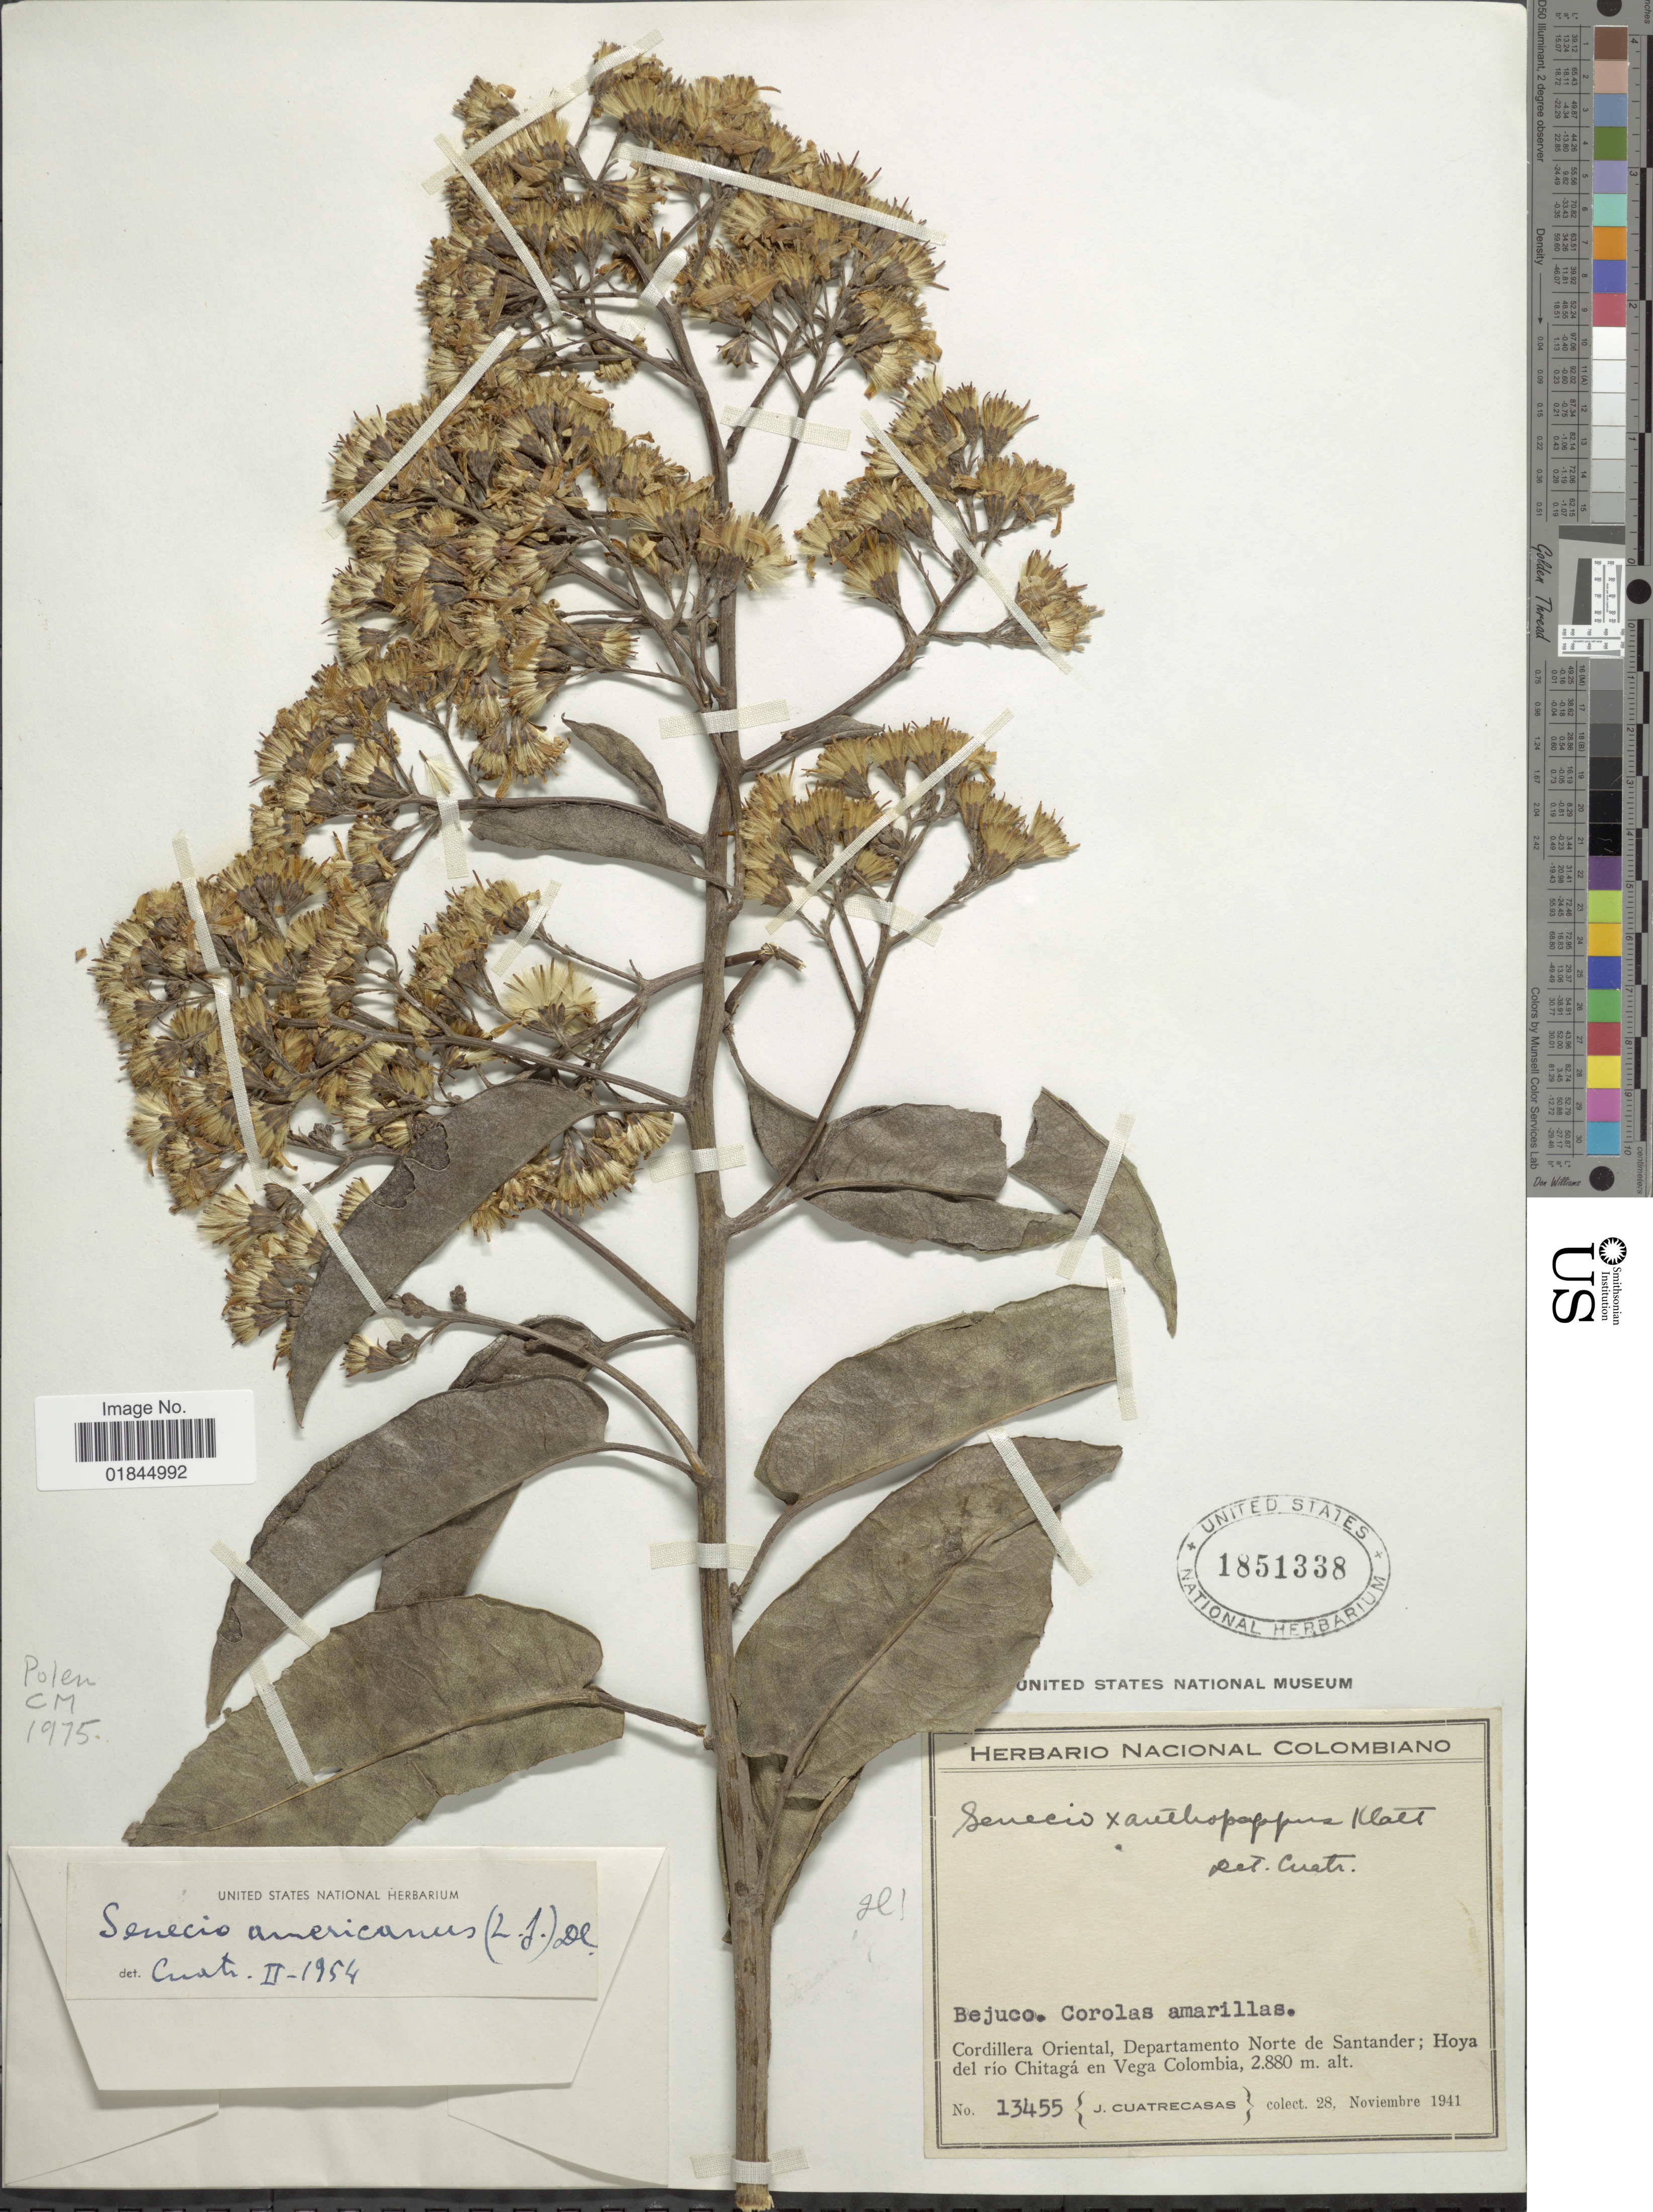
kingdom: Plantae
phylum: Tracheophyta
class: Magnoliopsida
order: Asterales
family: Asteraceae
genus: Pentacalia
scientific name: Pentacalia americana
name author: (L. f.) Cuatrec.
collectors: J. Cuatrecasas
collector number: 13455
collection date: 1941-11-28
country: Colombia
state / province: Norte de Santander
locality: Cordillera Oriental. Hoya del rio Chitaga and Vega Colombia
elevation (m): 2880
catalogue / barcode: US 1851338